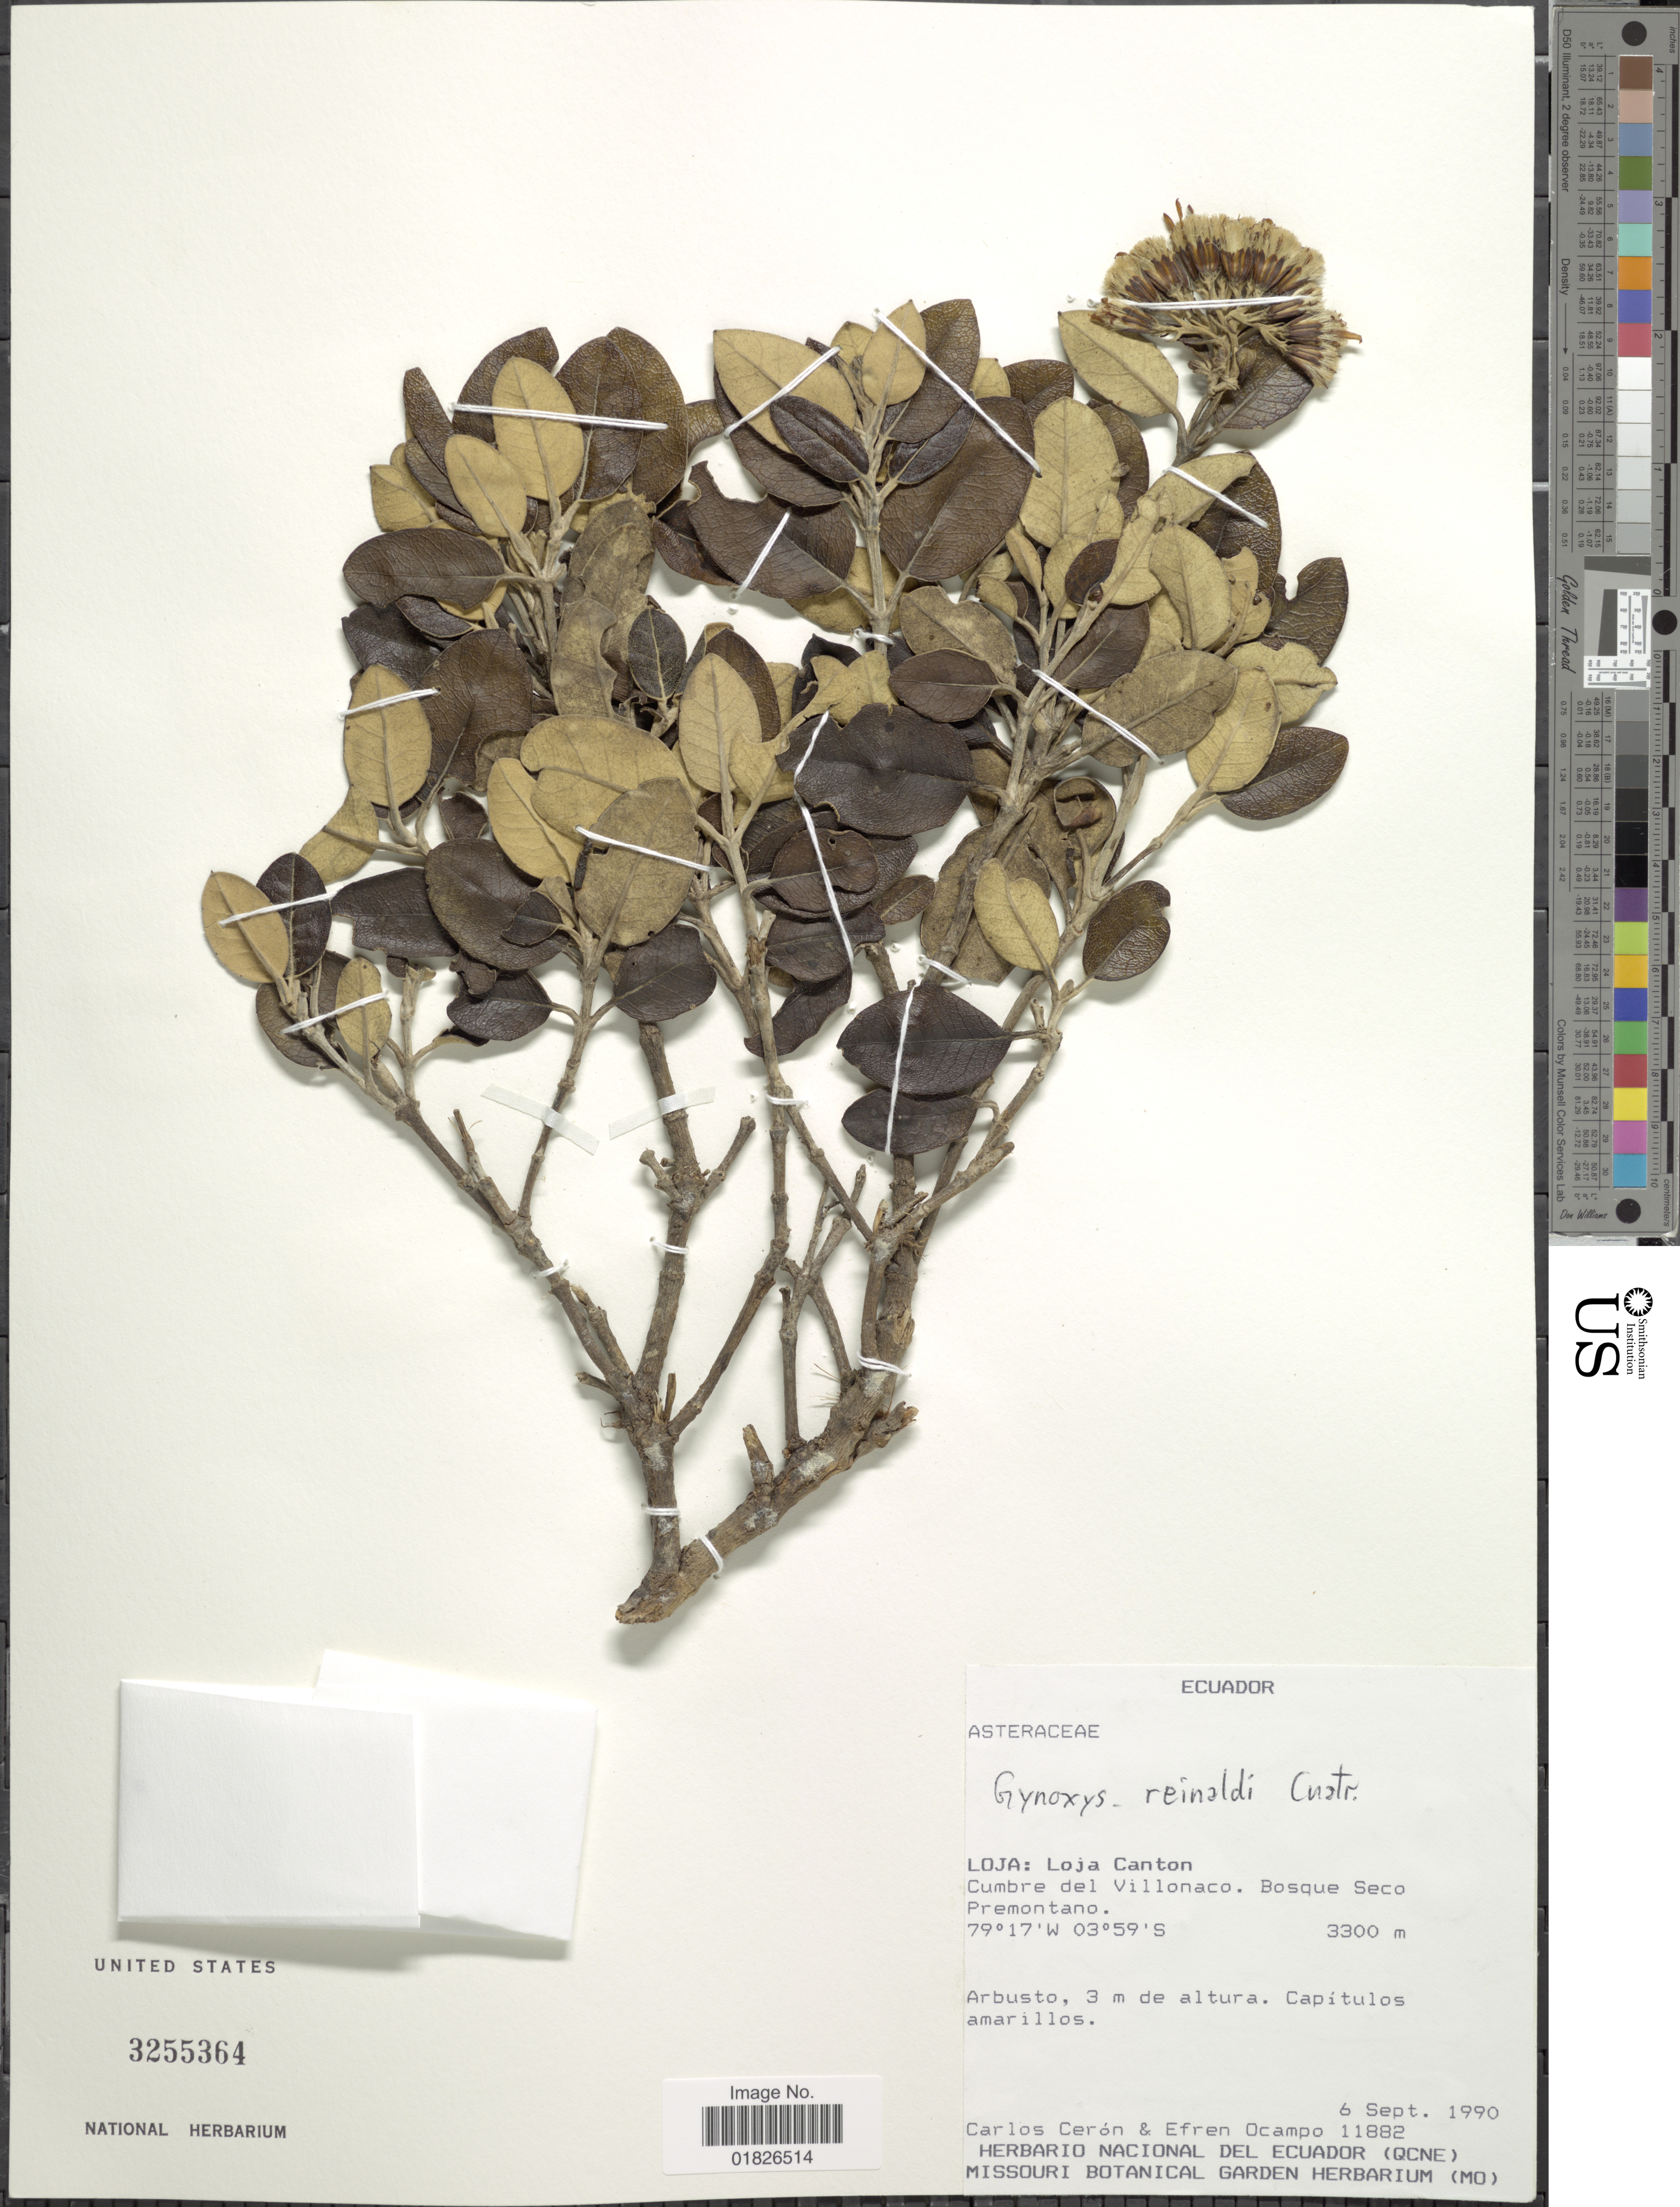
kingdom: Plantae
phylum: Tracheophyta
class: Magnoliopsida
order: Asterales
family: Asteraceae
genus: Gynoxys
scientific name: Gynoxys reinaldi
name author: Cuatrec.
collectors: C. E. Cerón M. & E. Ocampo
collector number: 11882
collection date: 1990-09-06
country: Ecuador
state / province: Loja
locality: Loja Canton, Cumbre del Villonaco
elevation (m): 3300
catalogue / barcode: US 3255364